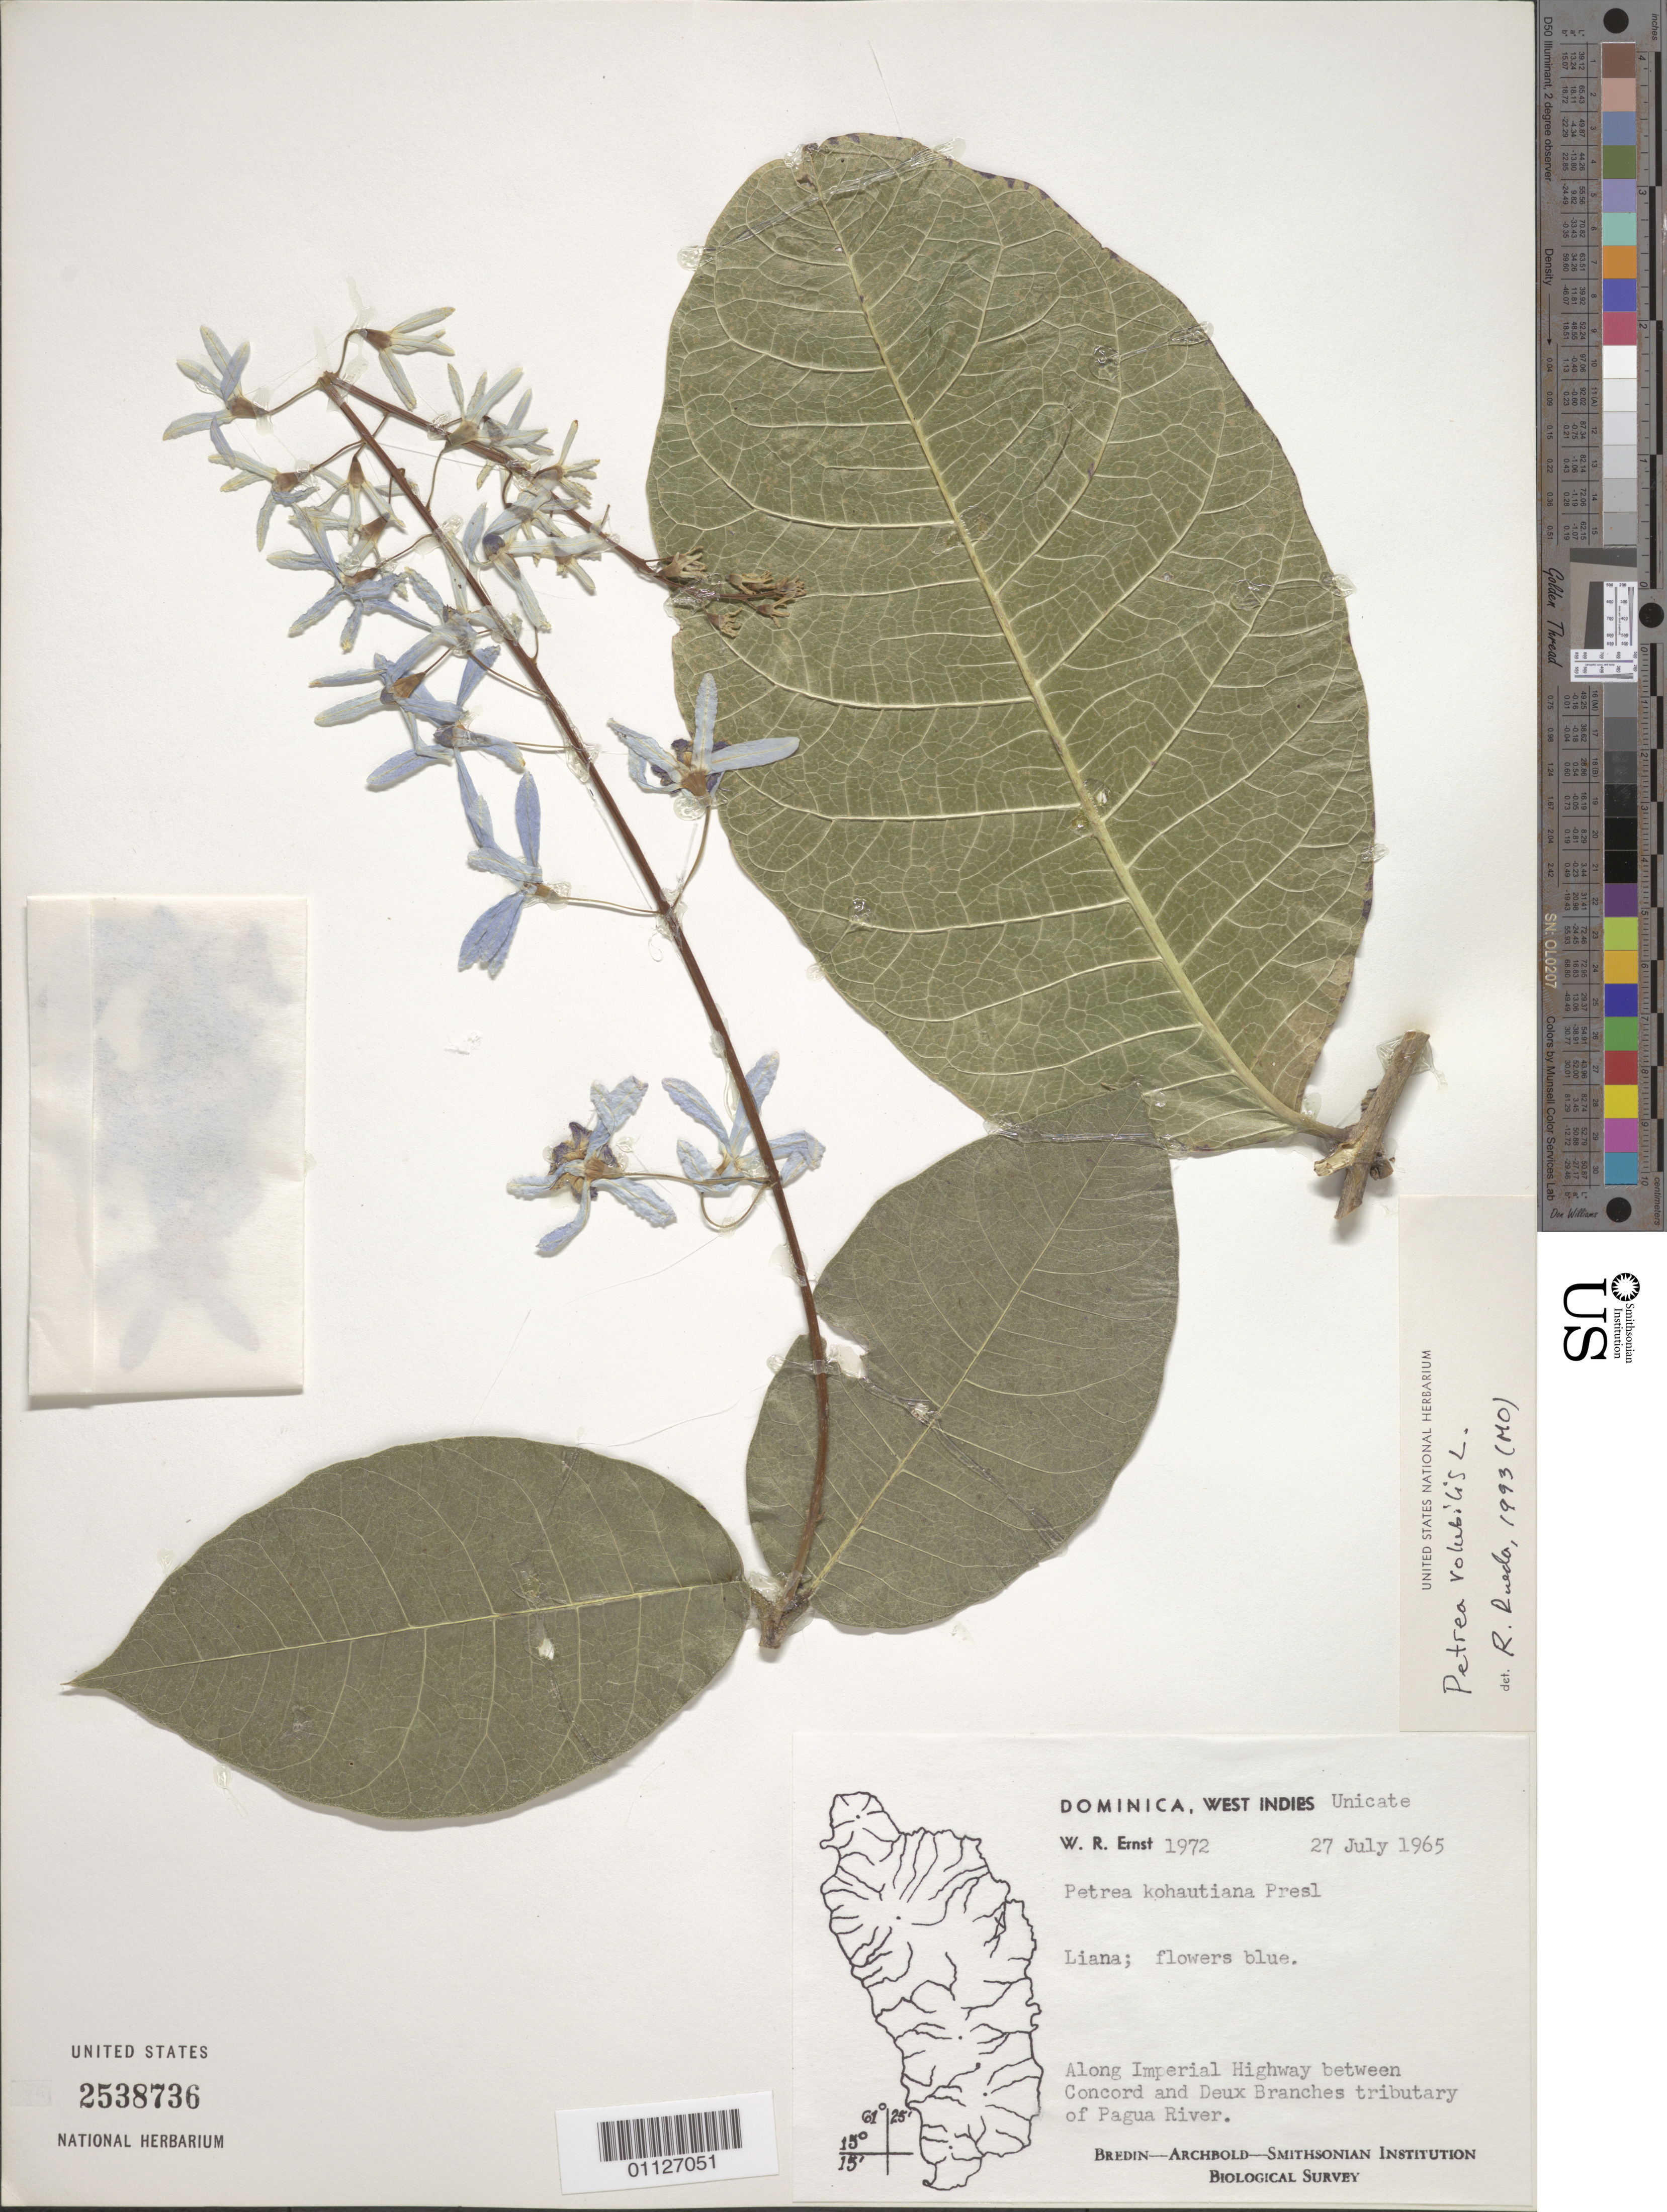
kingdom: Plantae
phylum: Tracheophyta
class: Magnoliopsida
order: Lamiales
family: Verbenaceae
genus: Petrea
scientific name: Petrea volubilis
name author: L.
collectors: W. R. Ernst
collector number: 1972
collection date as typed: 27 Jul 1965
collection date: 1965-07-27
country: Dominica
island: Dominica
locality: Along Imperial Highway between Concord and Deux Branches tributary of Pagua River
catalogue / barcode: US 2538736